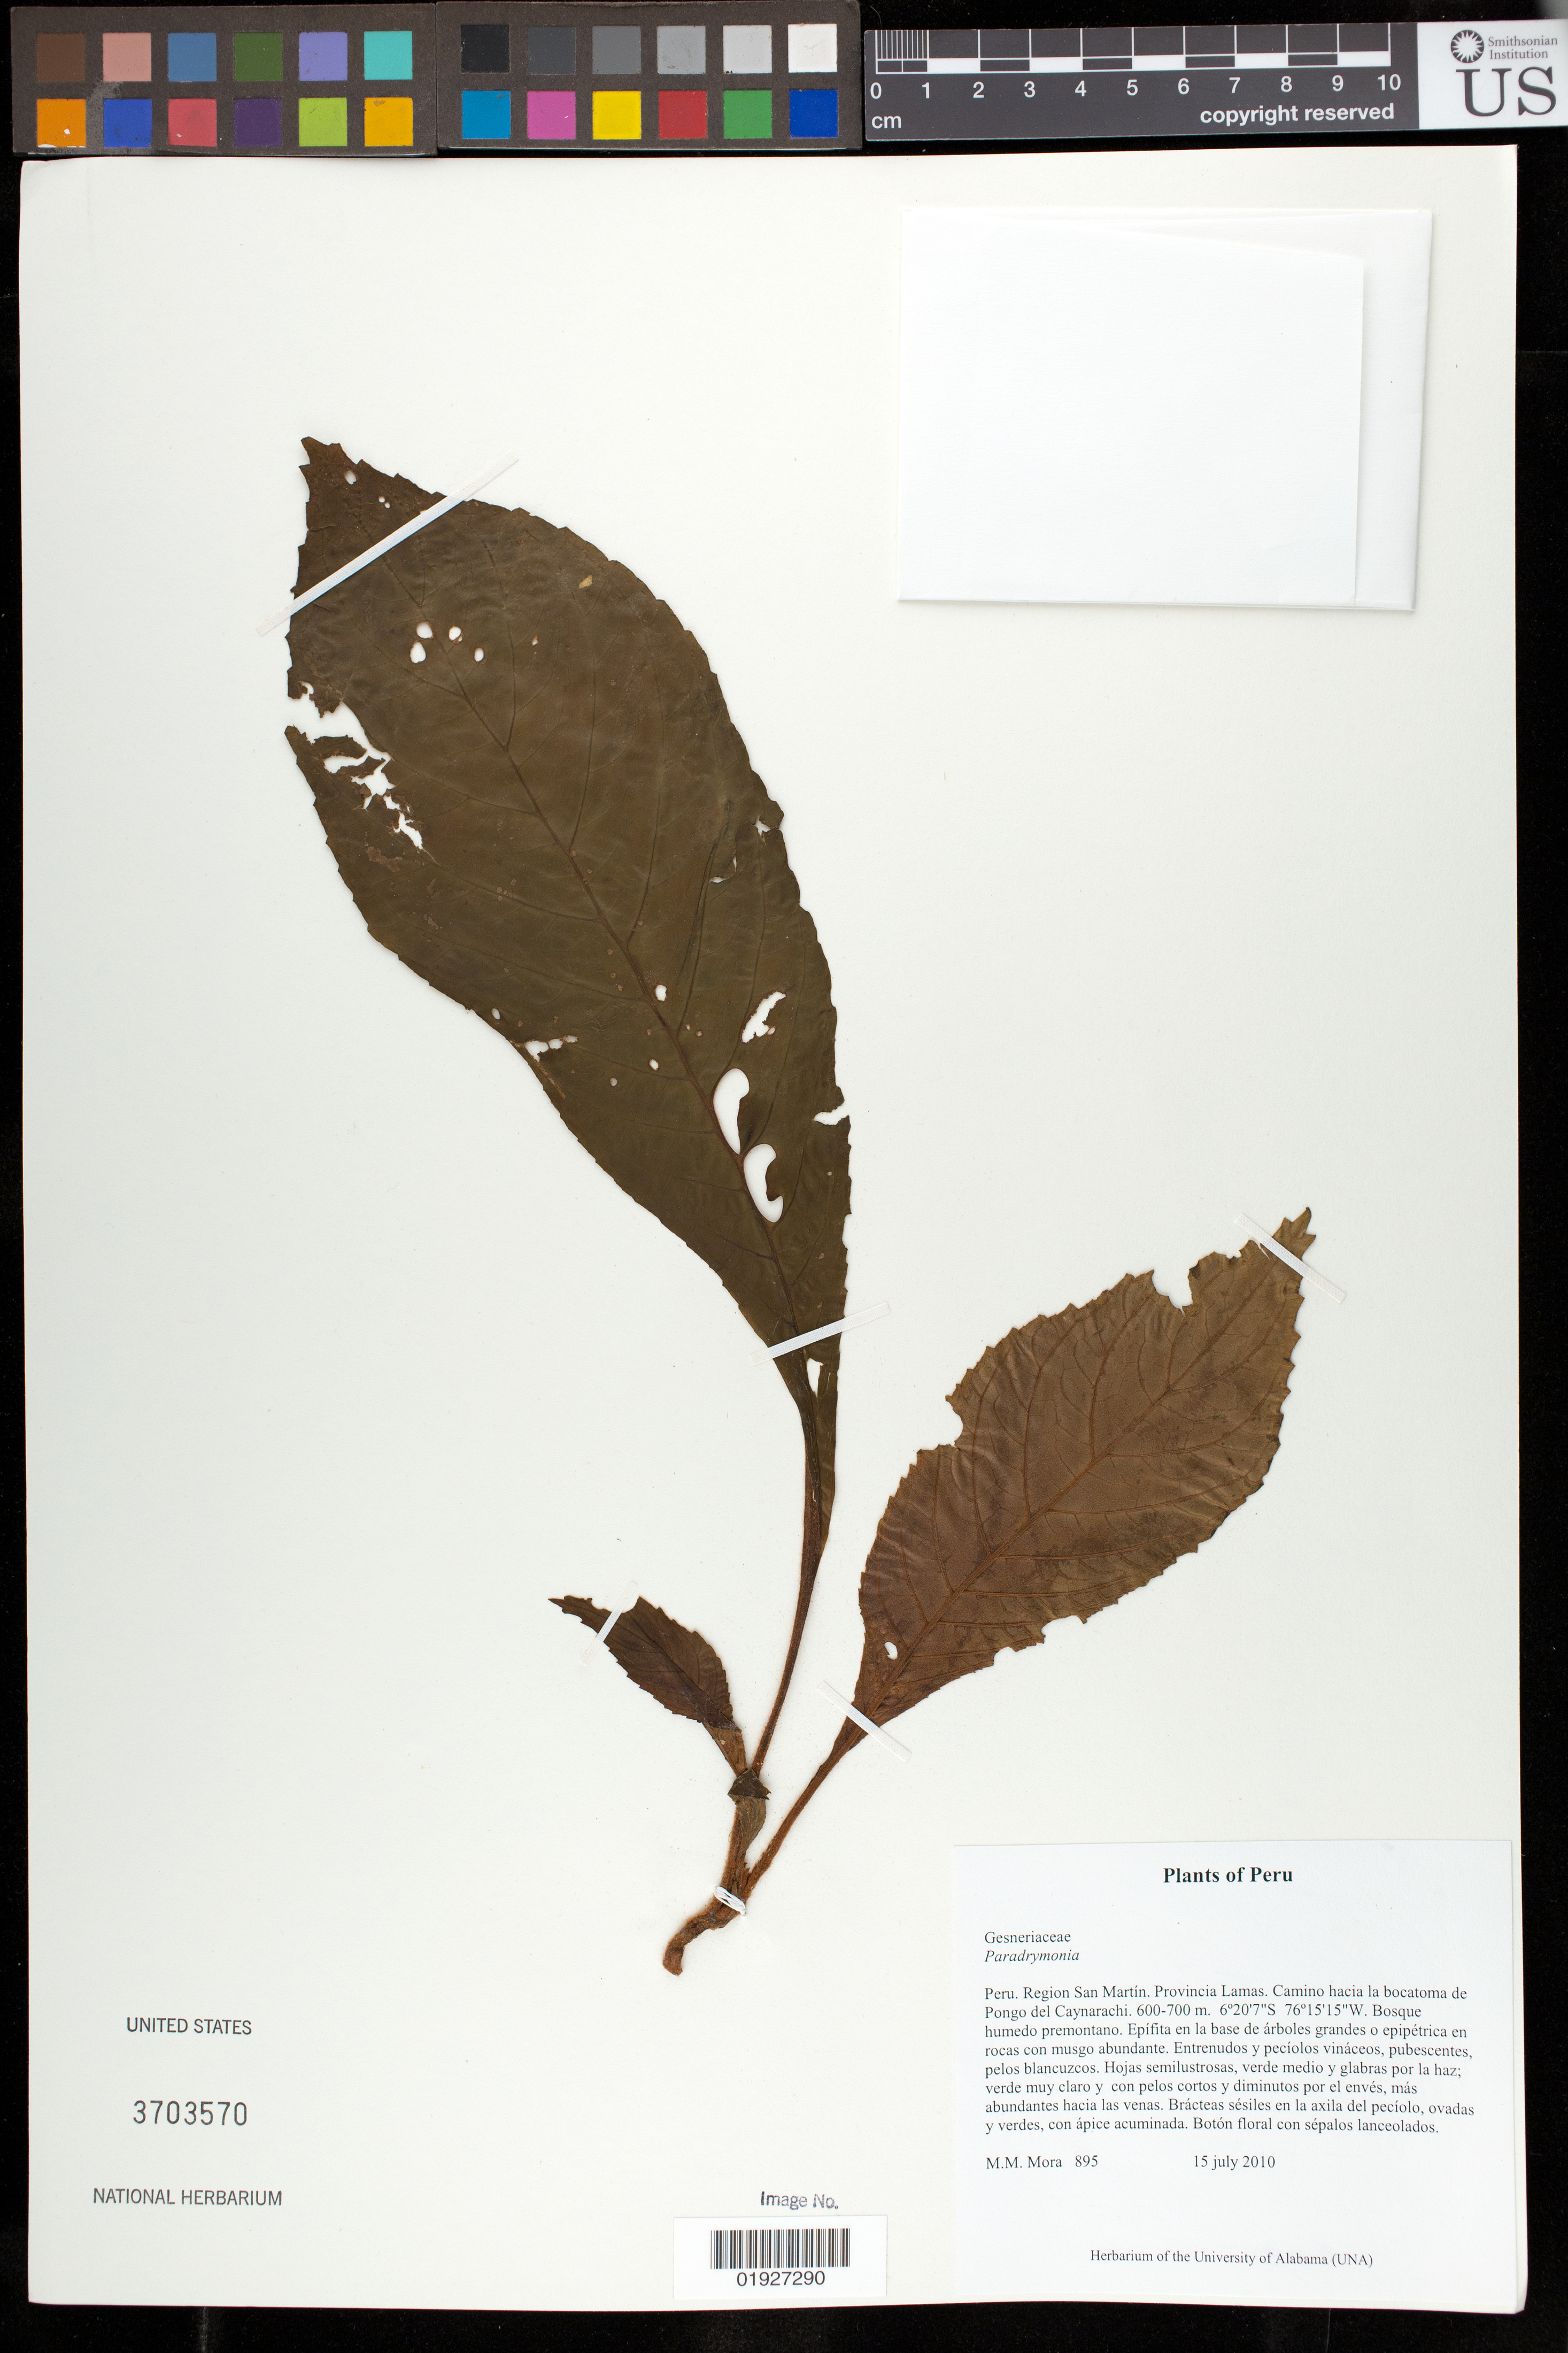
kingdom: Plantae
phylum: Tracheophyta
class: Magnoliopsida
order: Lamiales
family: Gesneriaceae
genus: Paradrymonia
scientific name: Paradrymonia sp.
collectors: M. M. Mora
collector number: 895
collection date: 2010-07-15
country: Peru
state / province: San Martín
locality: Provincia Lamas. Camino hacia la bocatoma de Pongo del Caynarachi.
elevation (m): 600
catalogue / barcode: US 3703570